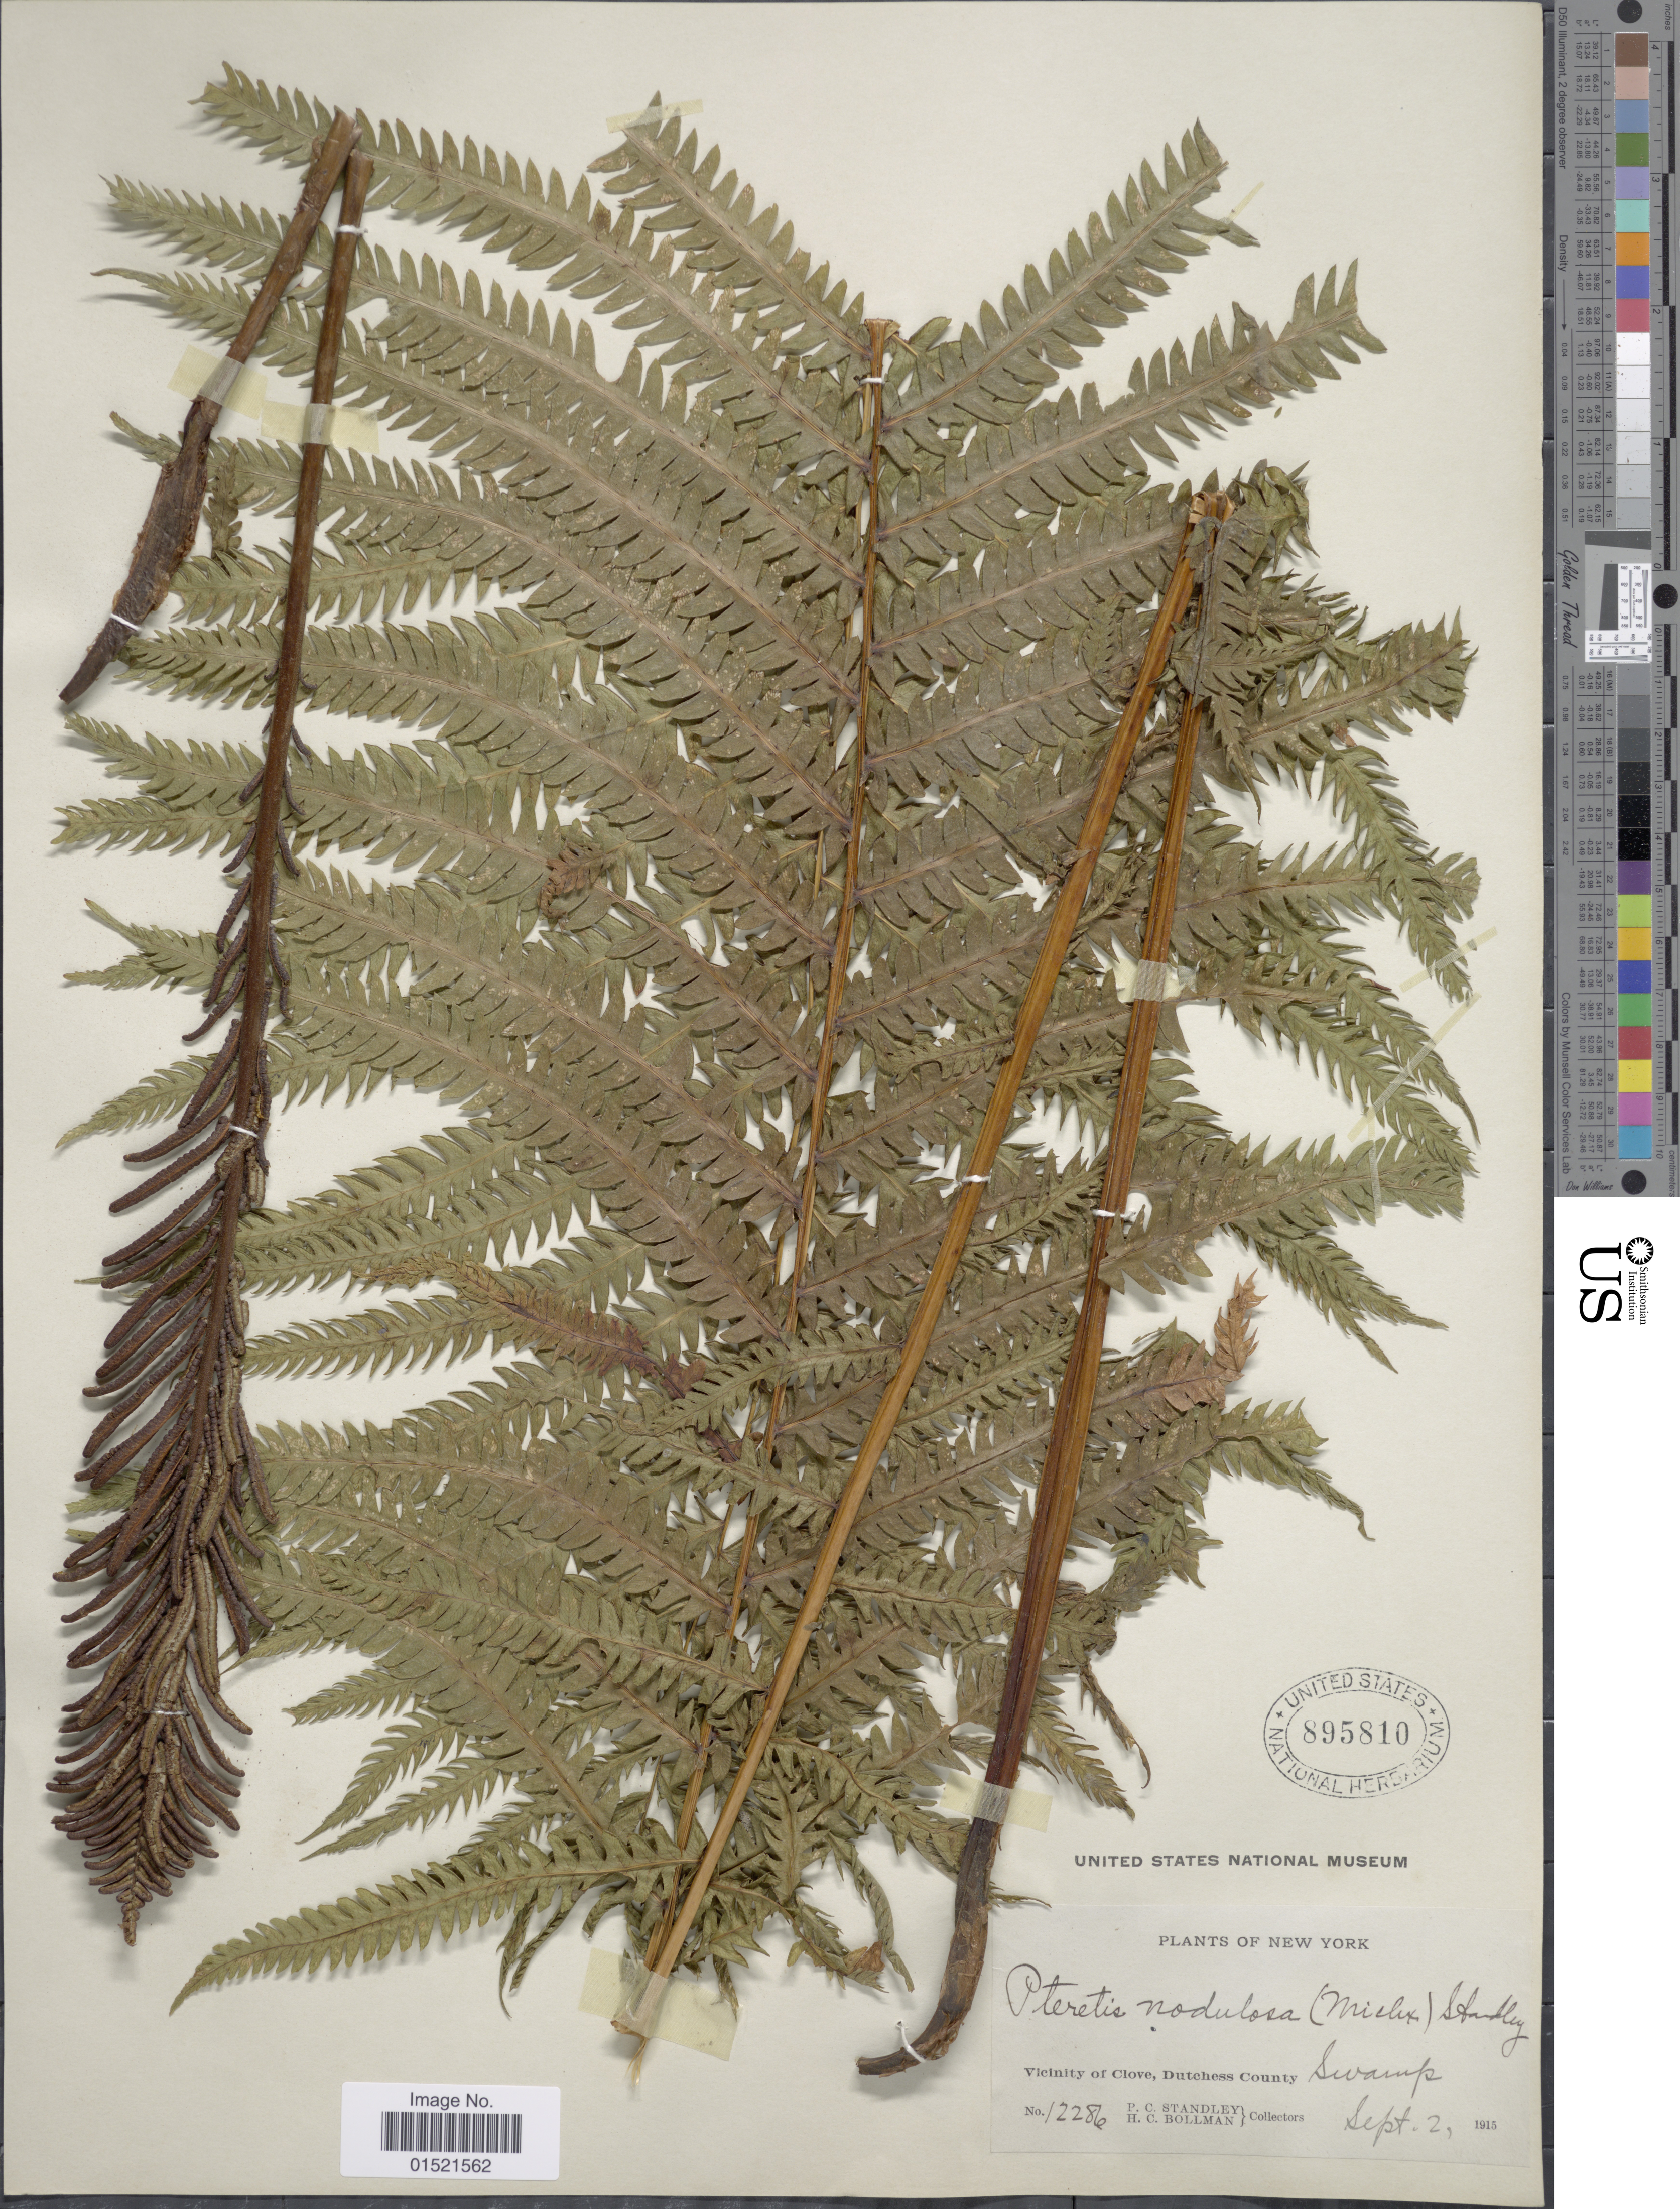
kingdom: Plantae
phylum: Tracheophyta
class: Polypodiopsida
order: Polypodiales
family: Onocleaceae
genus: Matteuccia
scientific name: Matteuccia struthiopteris var. pensylvanica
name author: (Willd.) C.V. Morton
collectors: P. C. Standley & H. C. Bollman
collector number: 12286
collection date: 1915-09-02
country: United States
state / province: New York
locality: Vicinity of Clove, Dutchess County, Swamp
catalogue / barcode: US 895810